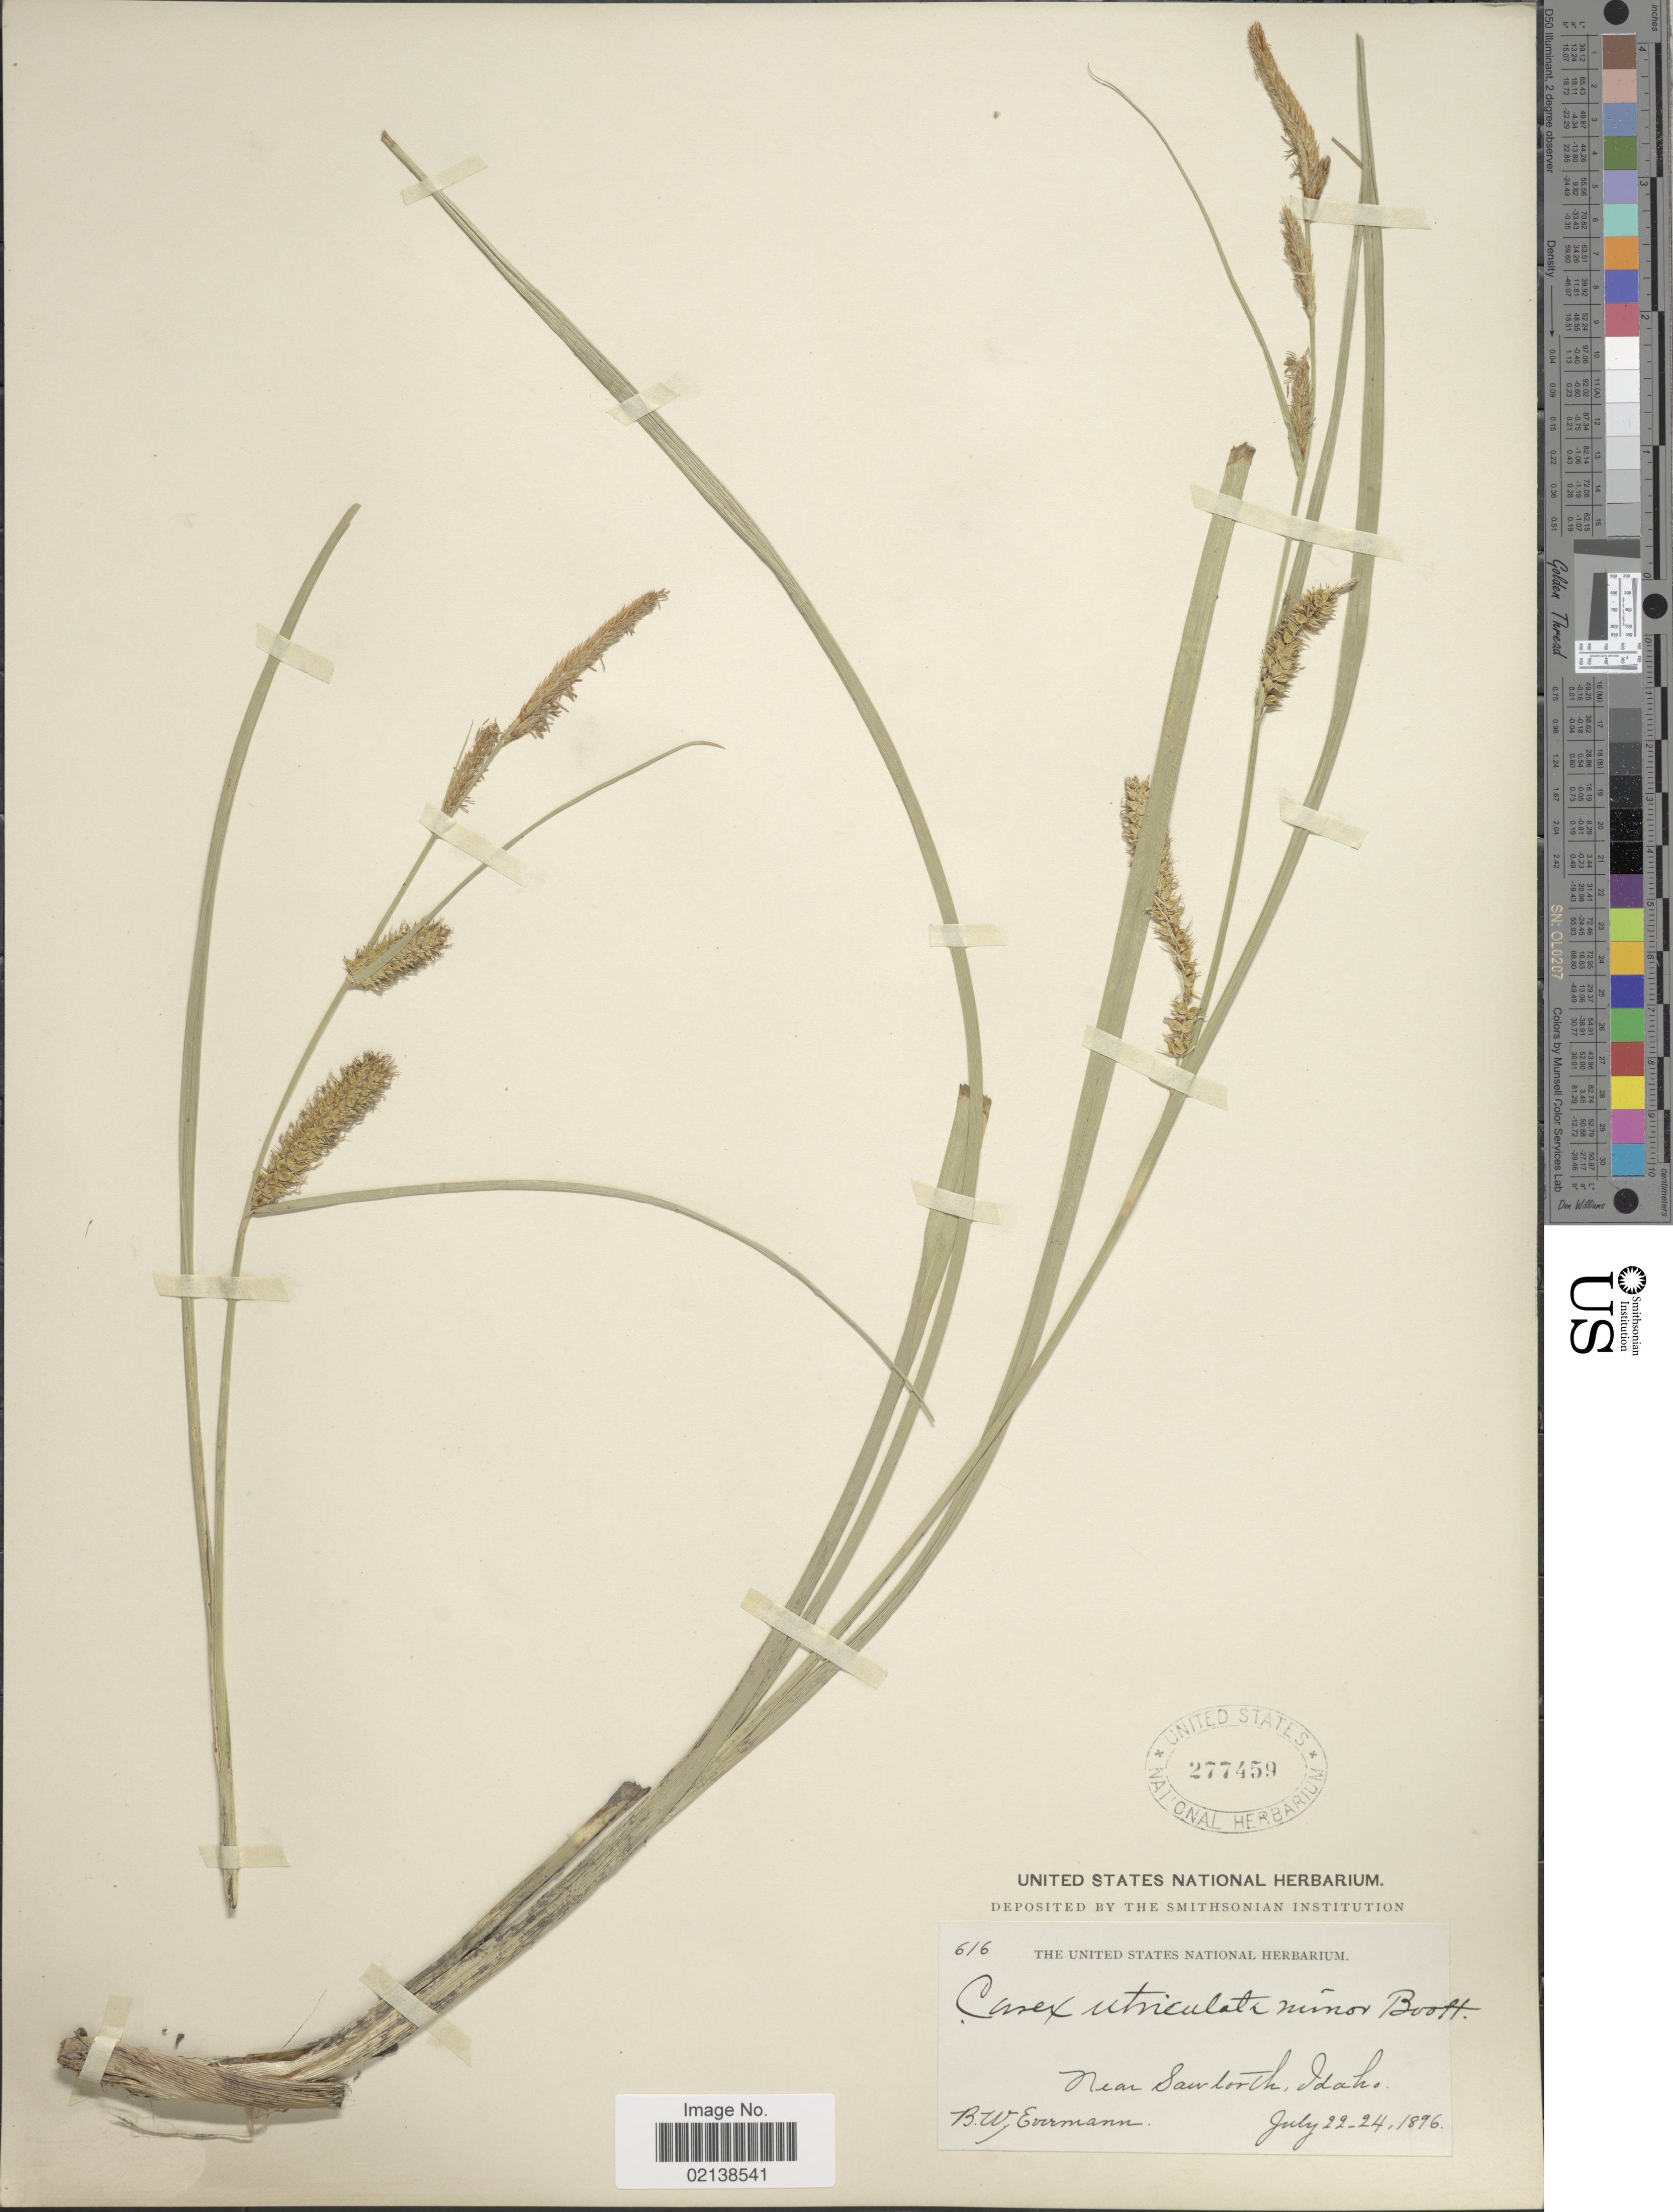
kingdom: Plantae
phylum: Tracheophyta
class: Liliopsida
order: Poales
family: Cyperaceae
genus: Carex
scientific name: Carex utriculata var. minor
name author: Boott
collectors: B. W. Evermann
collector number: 616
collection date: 1896-07-22/1896-07-24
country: United States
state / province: Idaho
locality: Near Sawtooth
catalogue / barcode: US 277459